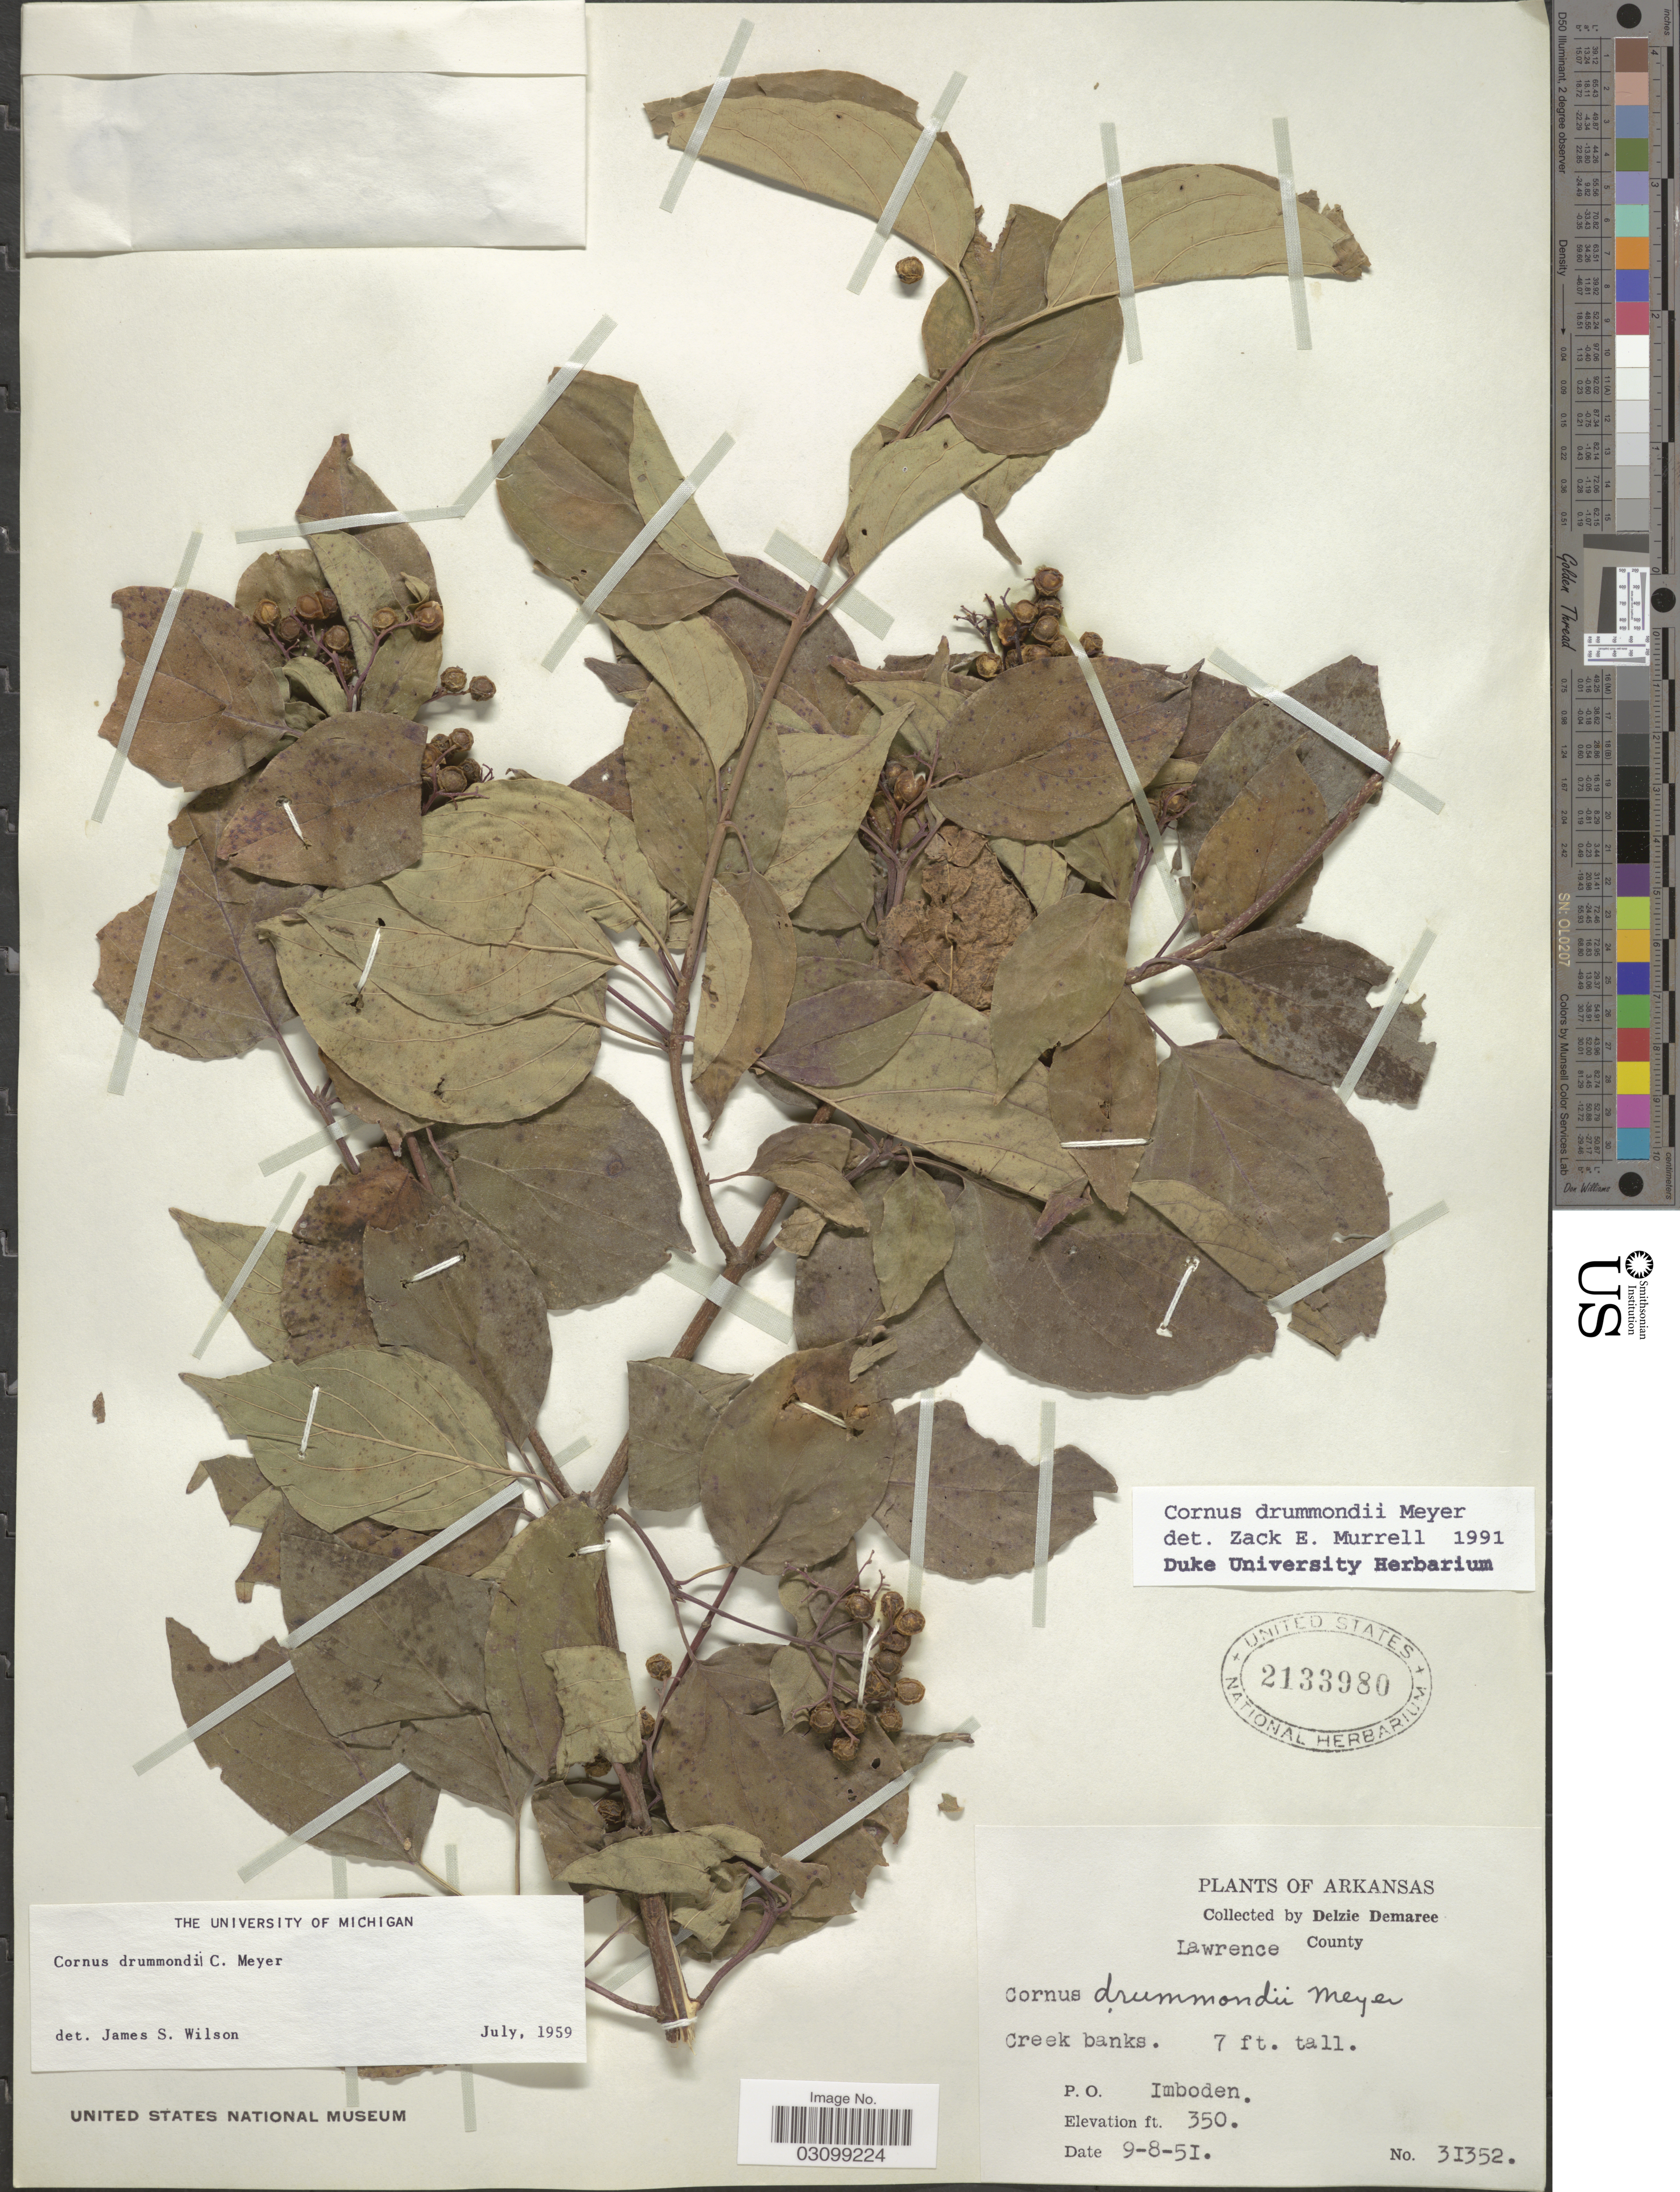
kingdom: Plantae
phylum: Tracheophyta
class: Magnoliopsida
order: Cornales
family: Cornaceae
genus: Cornus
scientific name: Cornus drummondii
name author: C.A. Mey.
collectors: D. Demaree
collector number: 31352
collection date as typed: Transcribed d/m/y: 8/9/51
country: United States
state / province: Arkansas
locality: Lawrence County. Creek banks. P.O. Imboden.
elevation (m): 107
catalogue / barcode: US 2133980